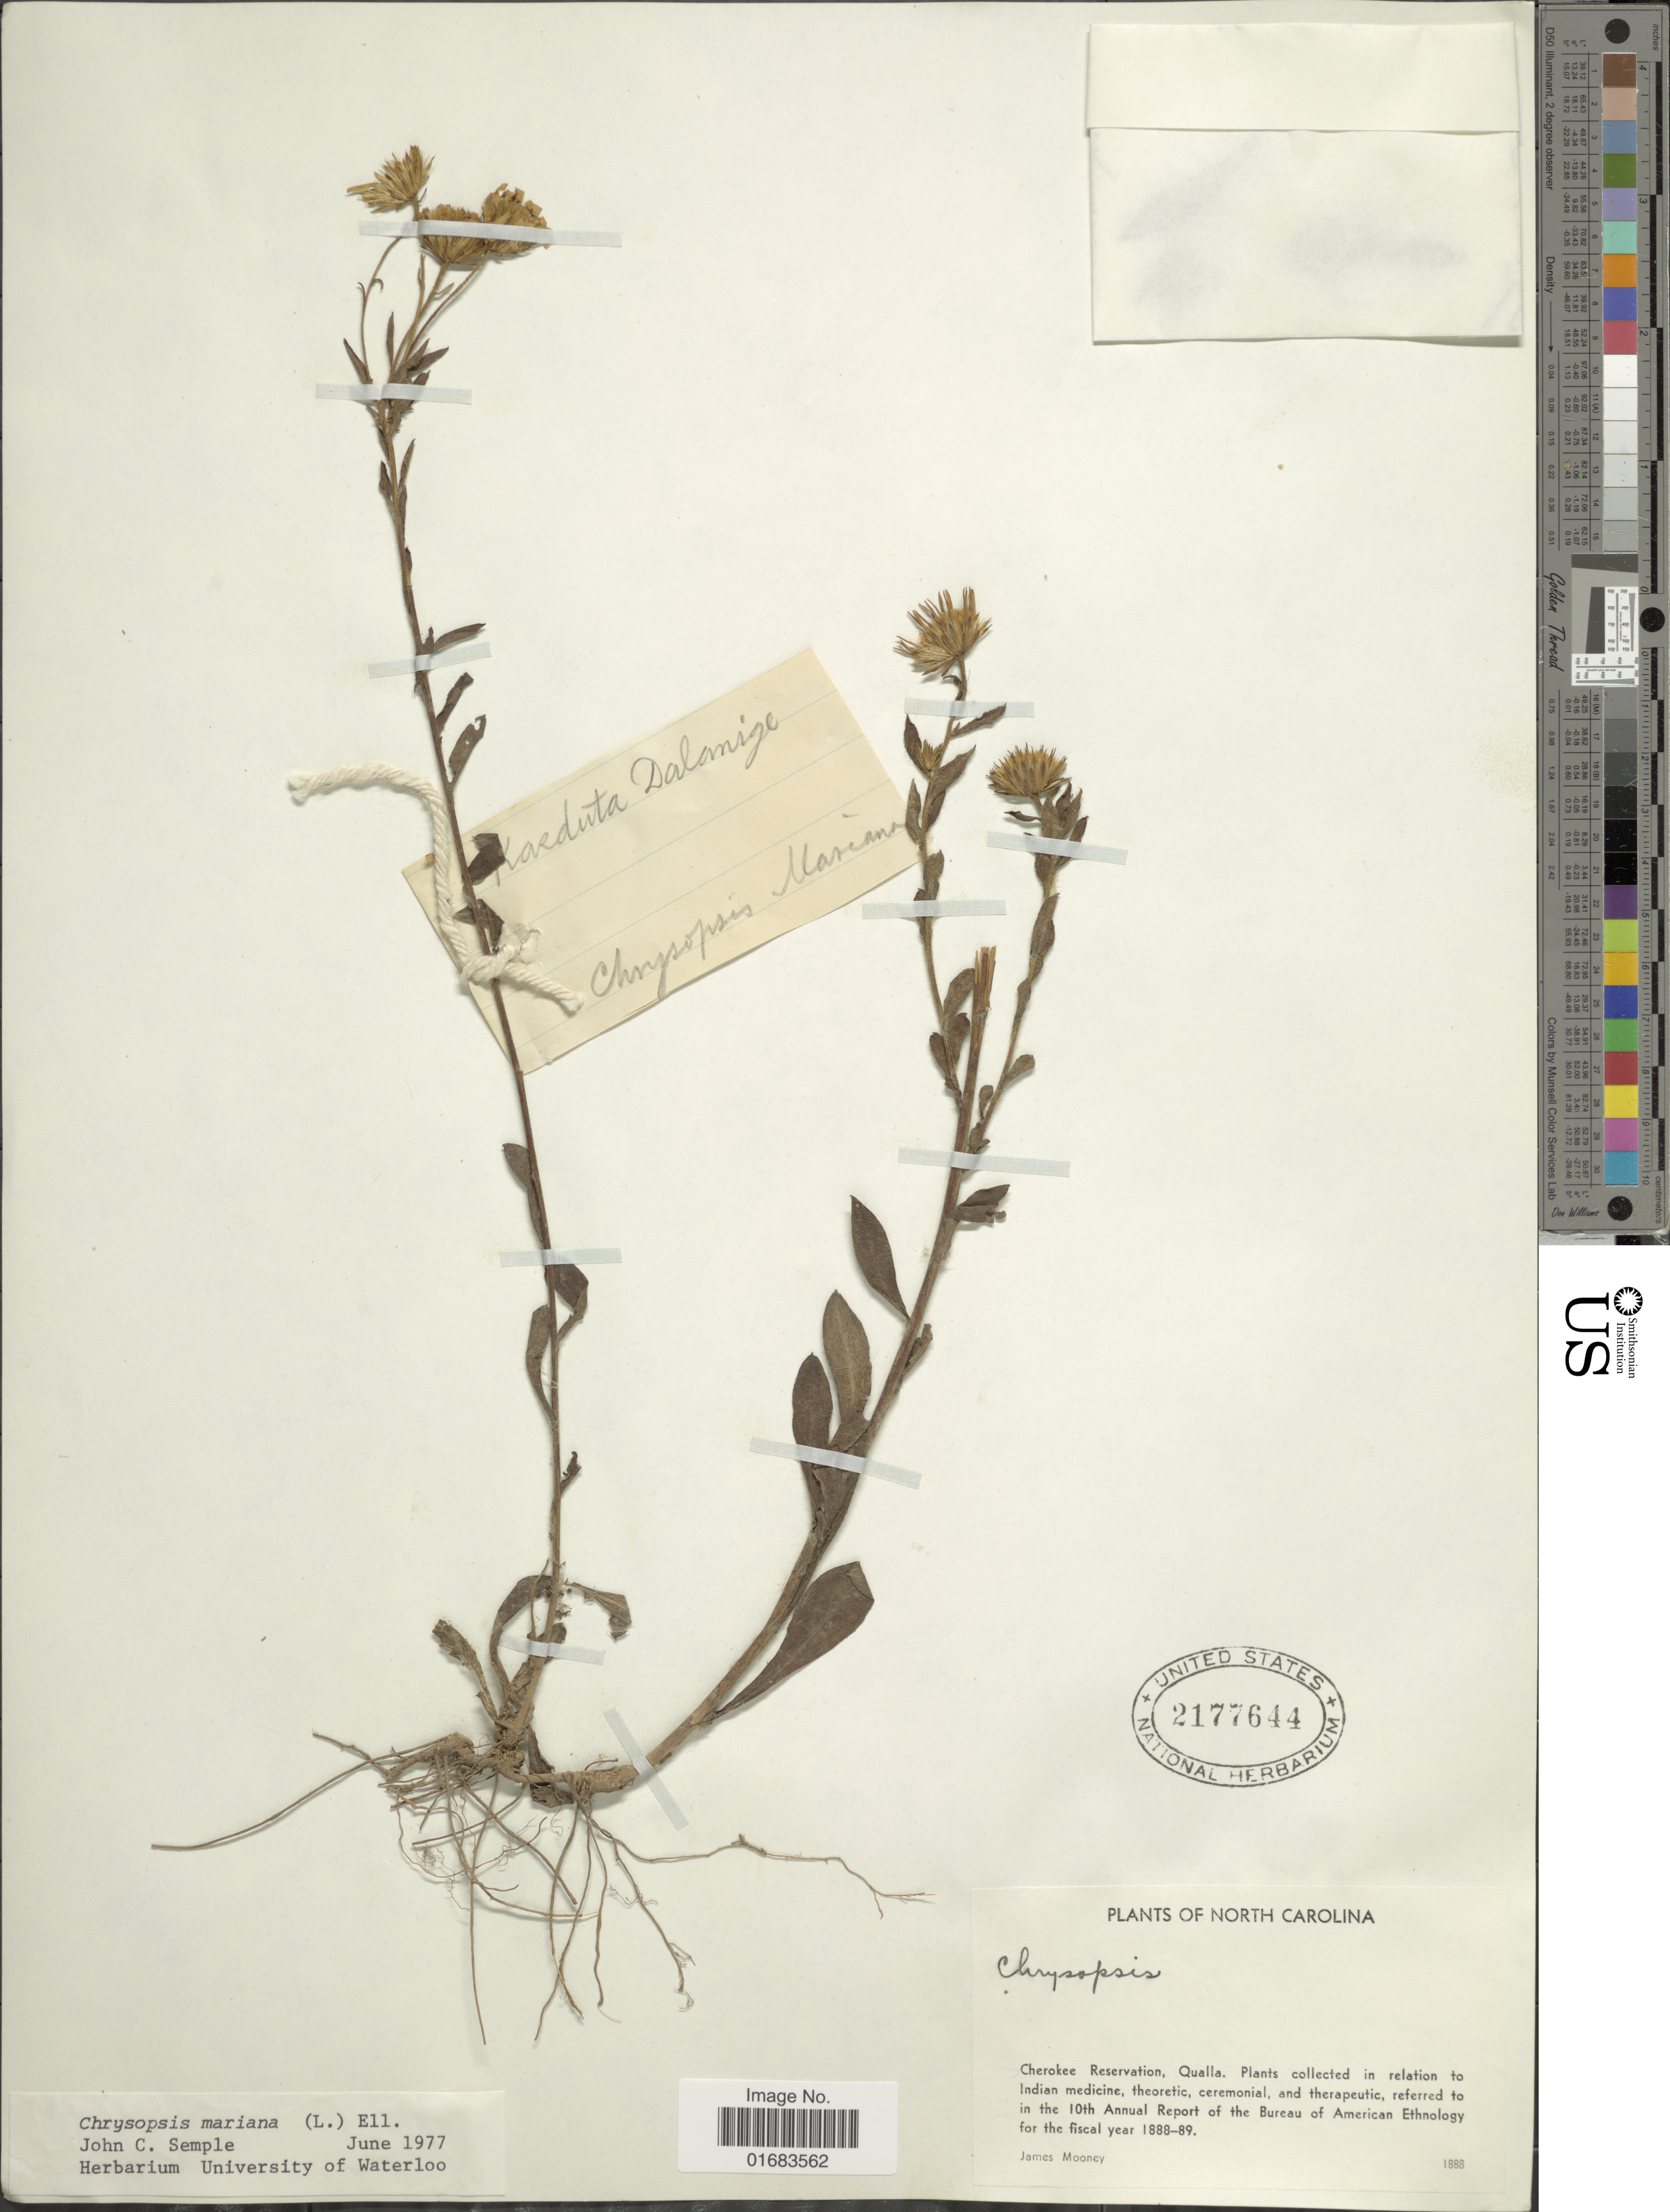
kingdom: Plantae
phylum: Tracheophyta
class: Magnoliopsida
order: Asterales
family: Asteraceae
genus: Chrysopsis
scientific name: Chrysopsis mariana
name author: (L.) Elliott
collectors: J. Mooney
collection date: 1888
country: United States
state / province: North Carolina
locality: Cherokee Reservation, Qualla.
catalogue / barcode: US 2177644